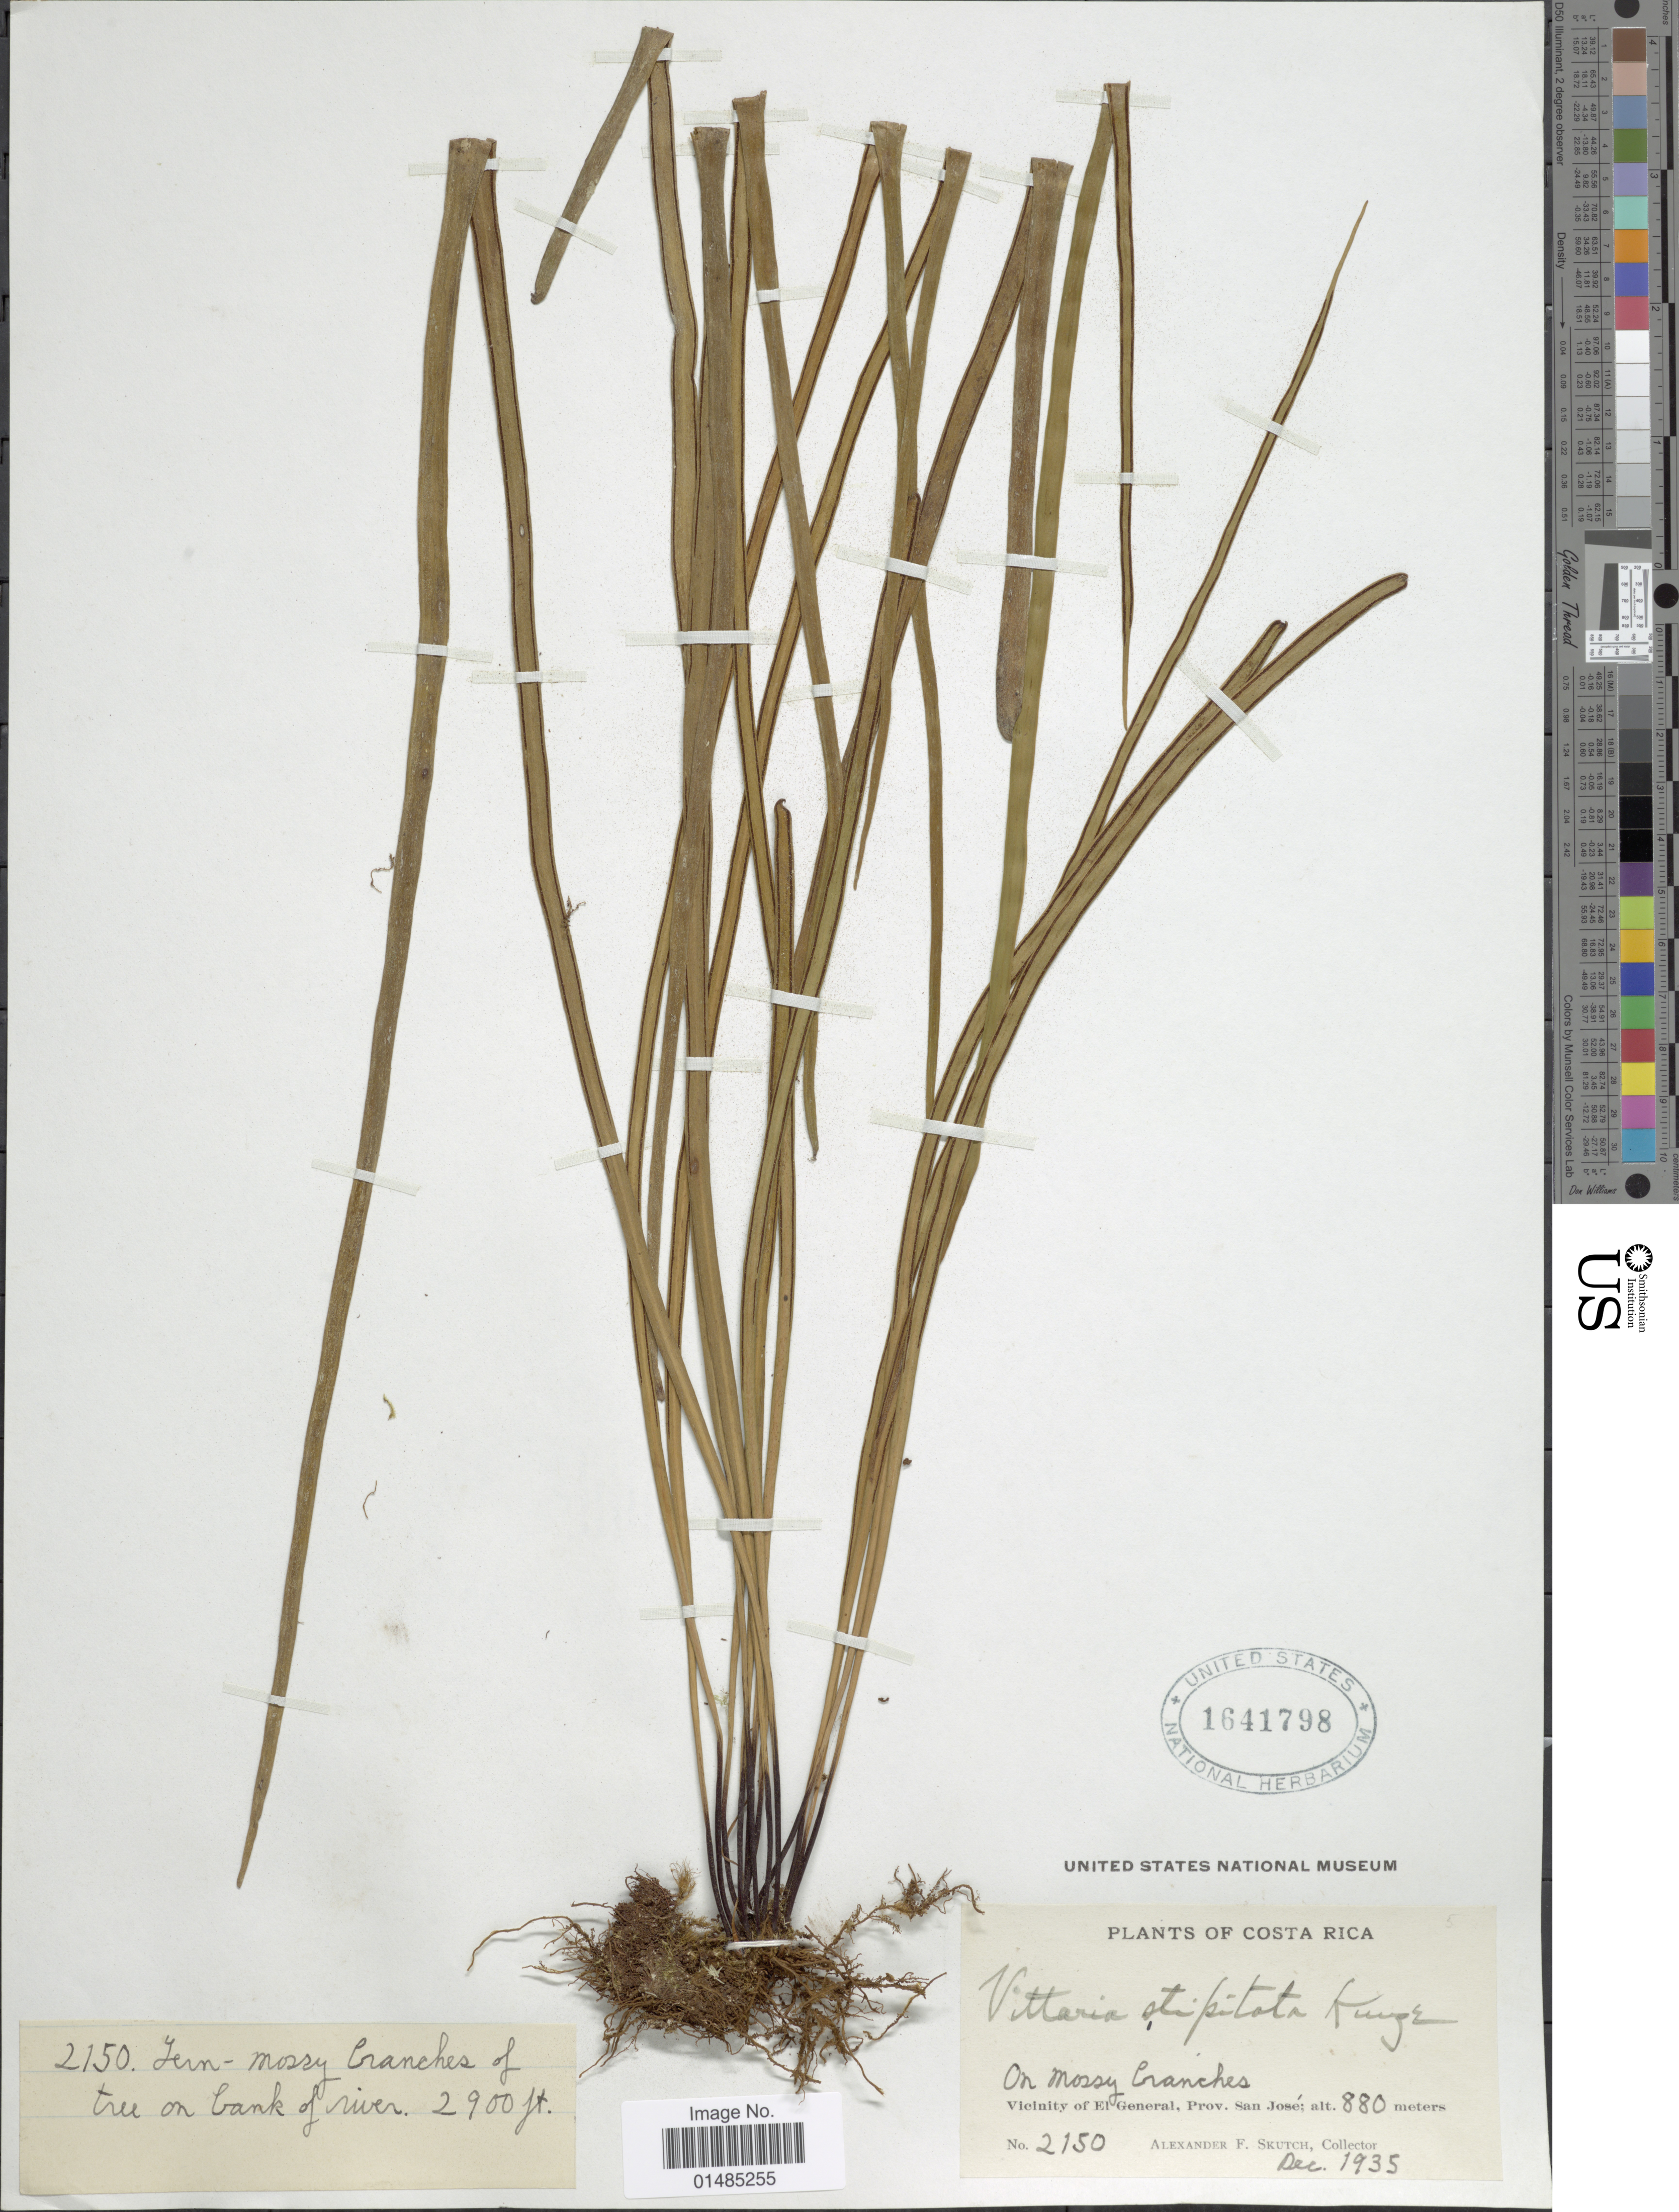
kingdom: Plantae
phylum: Tracheophyta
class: Polypodiopsida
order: Polypodiales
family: Pteridaceae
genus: Radiovittaria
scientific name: Radiovittaria stipitata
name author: (Kunze) E.H. Crane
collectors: A. F. Skutch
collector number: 2150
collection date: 1935-12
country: Costa Rica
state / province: San José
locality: Vicinity of El General, Prov. San José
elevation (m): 880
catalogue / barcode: US 1641798